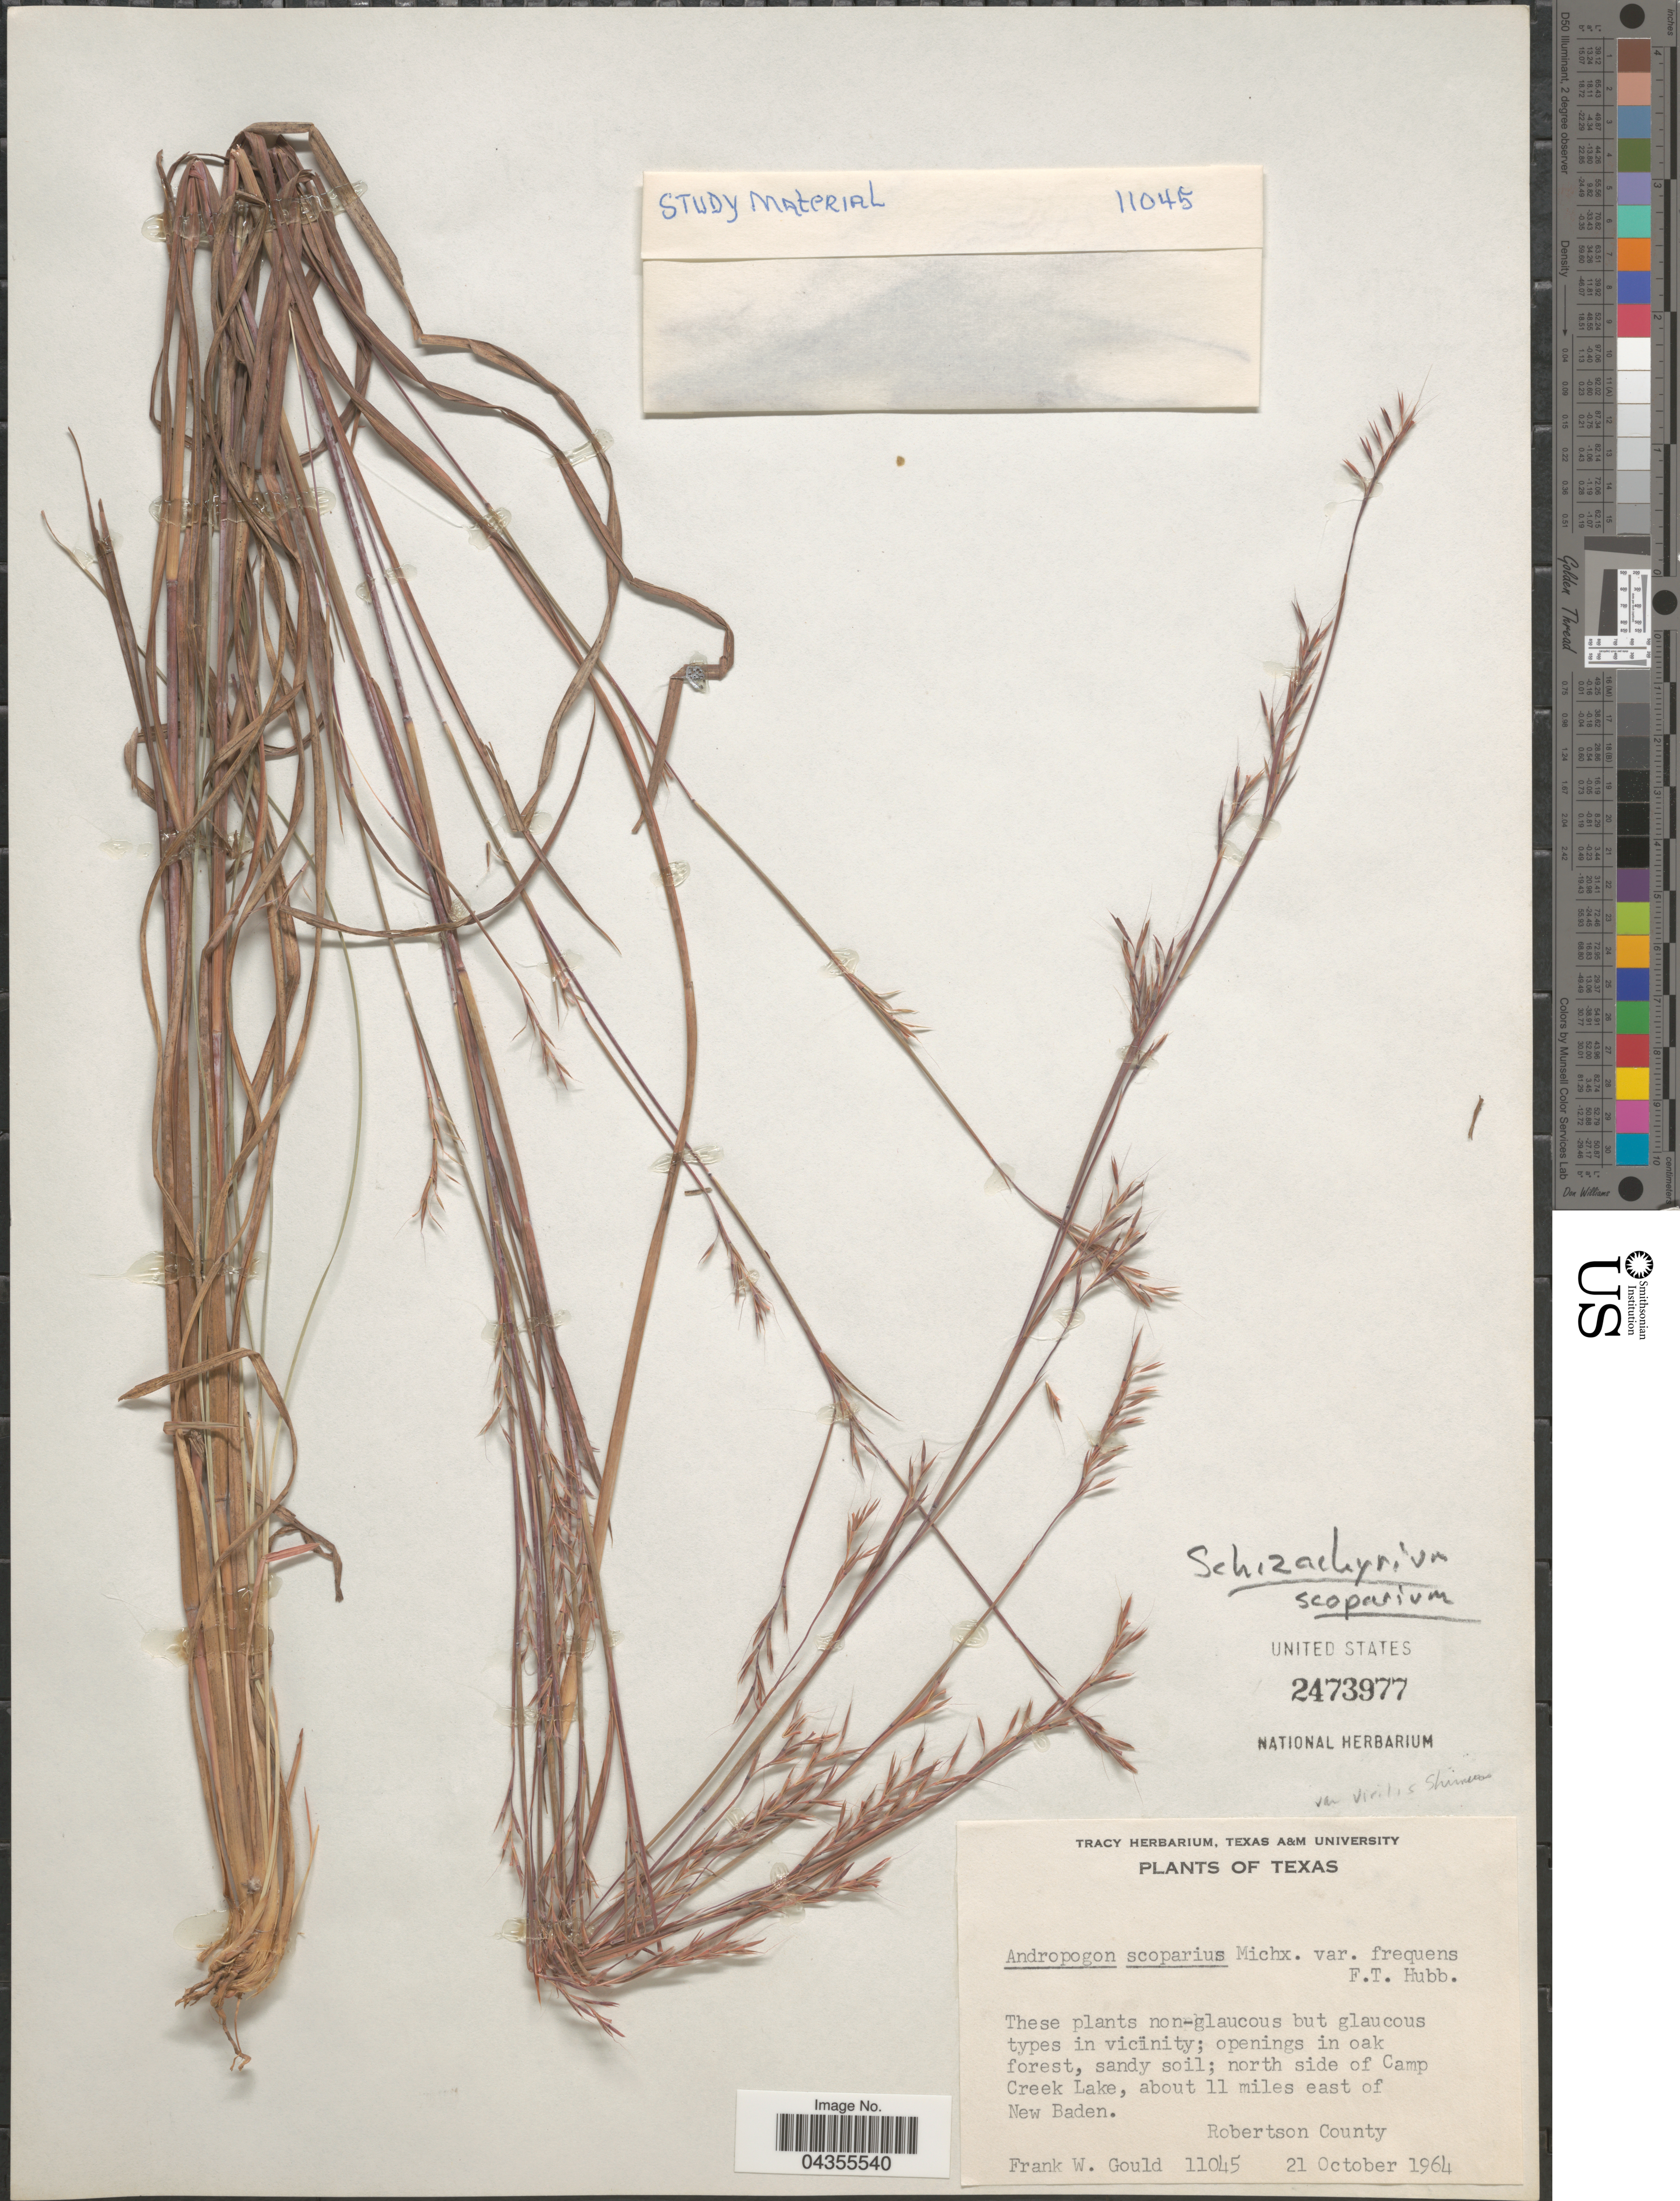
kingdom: Plantae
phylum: Tracheophyta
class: Liliopsida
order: Poales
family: Poaceae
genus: Schizachyrium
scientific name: Schizachyrium scoparium var. scoparium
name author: (Michx.) Nash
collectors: F. W. Gould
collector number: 11045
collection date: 1964-10-21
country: United States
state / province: Texas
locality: North side of Camp Creek Lake, about 11 miles east of New Baden. Robertson County.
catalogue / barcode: US 2473977